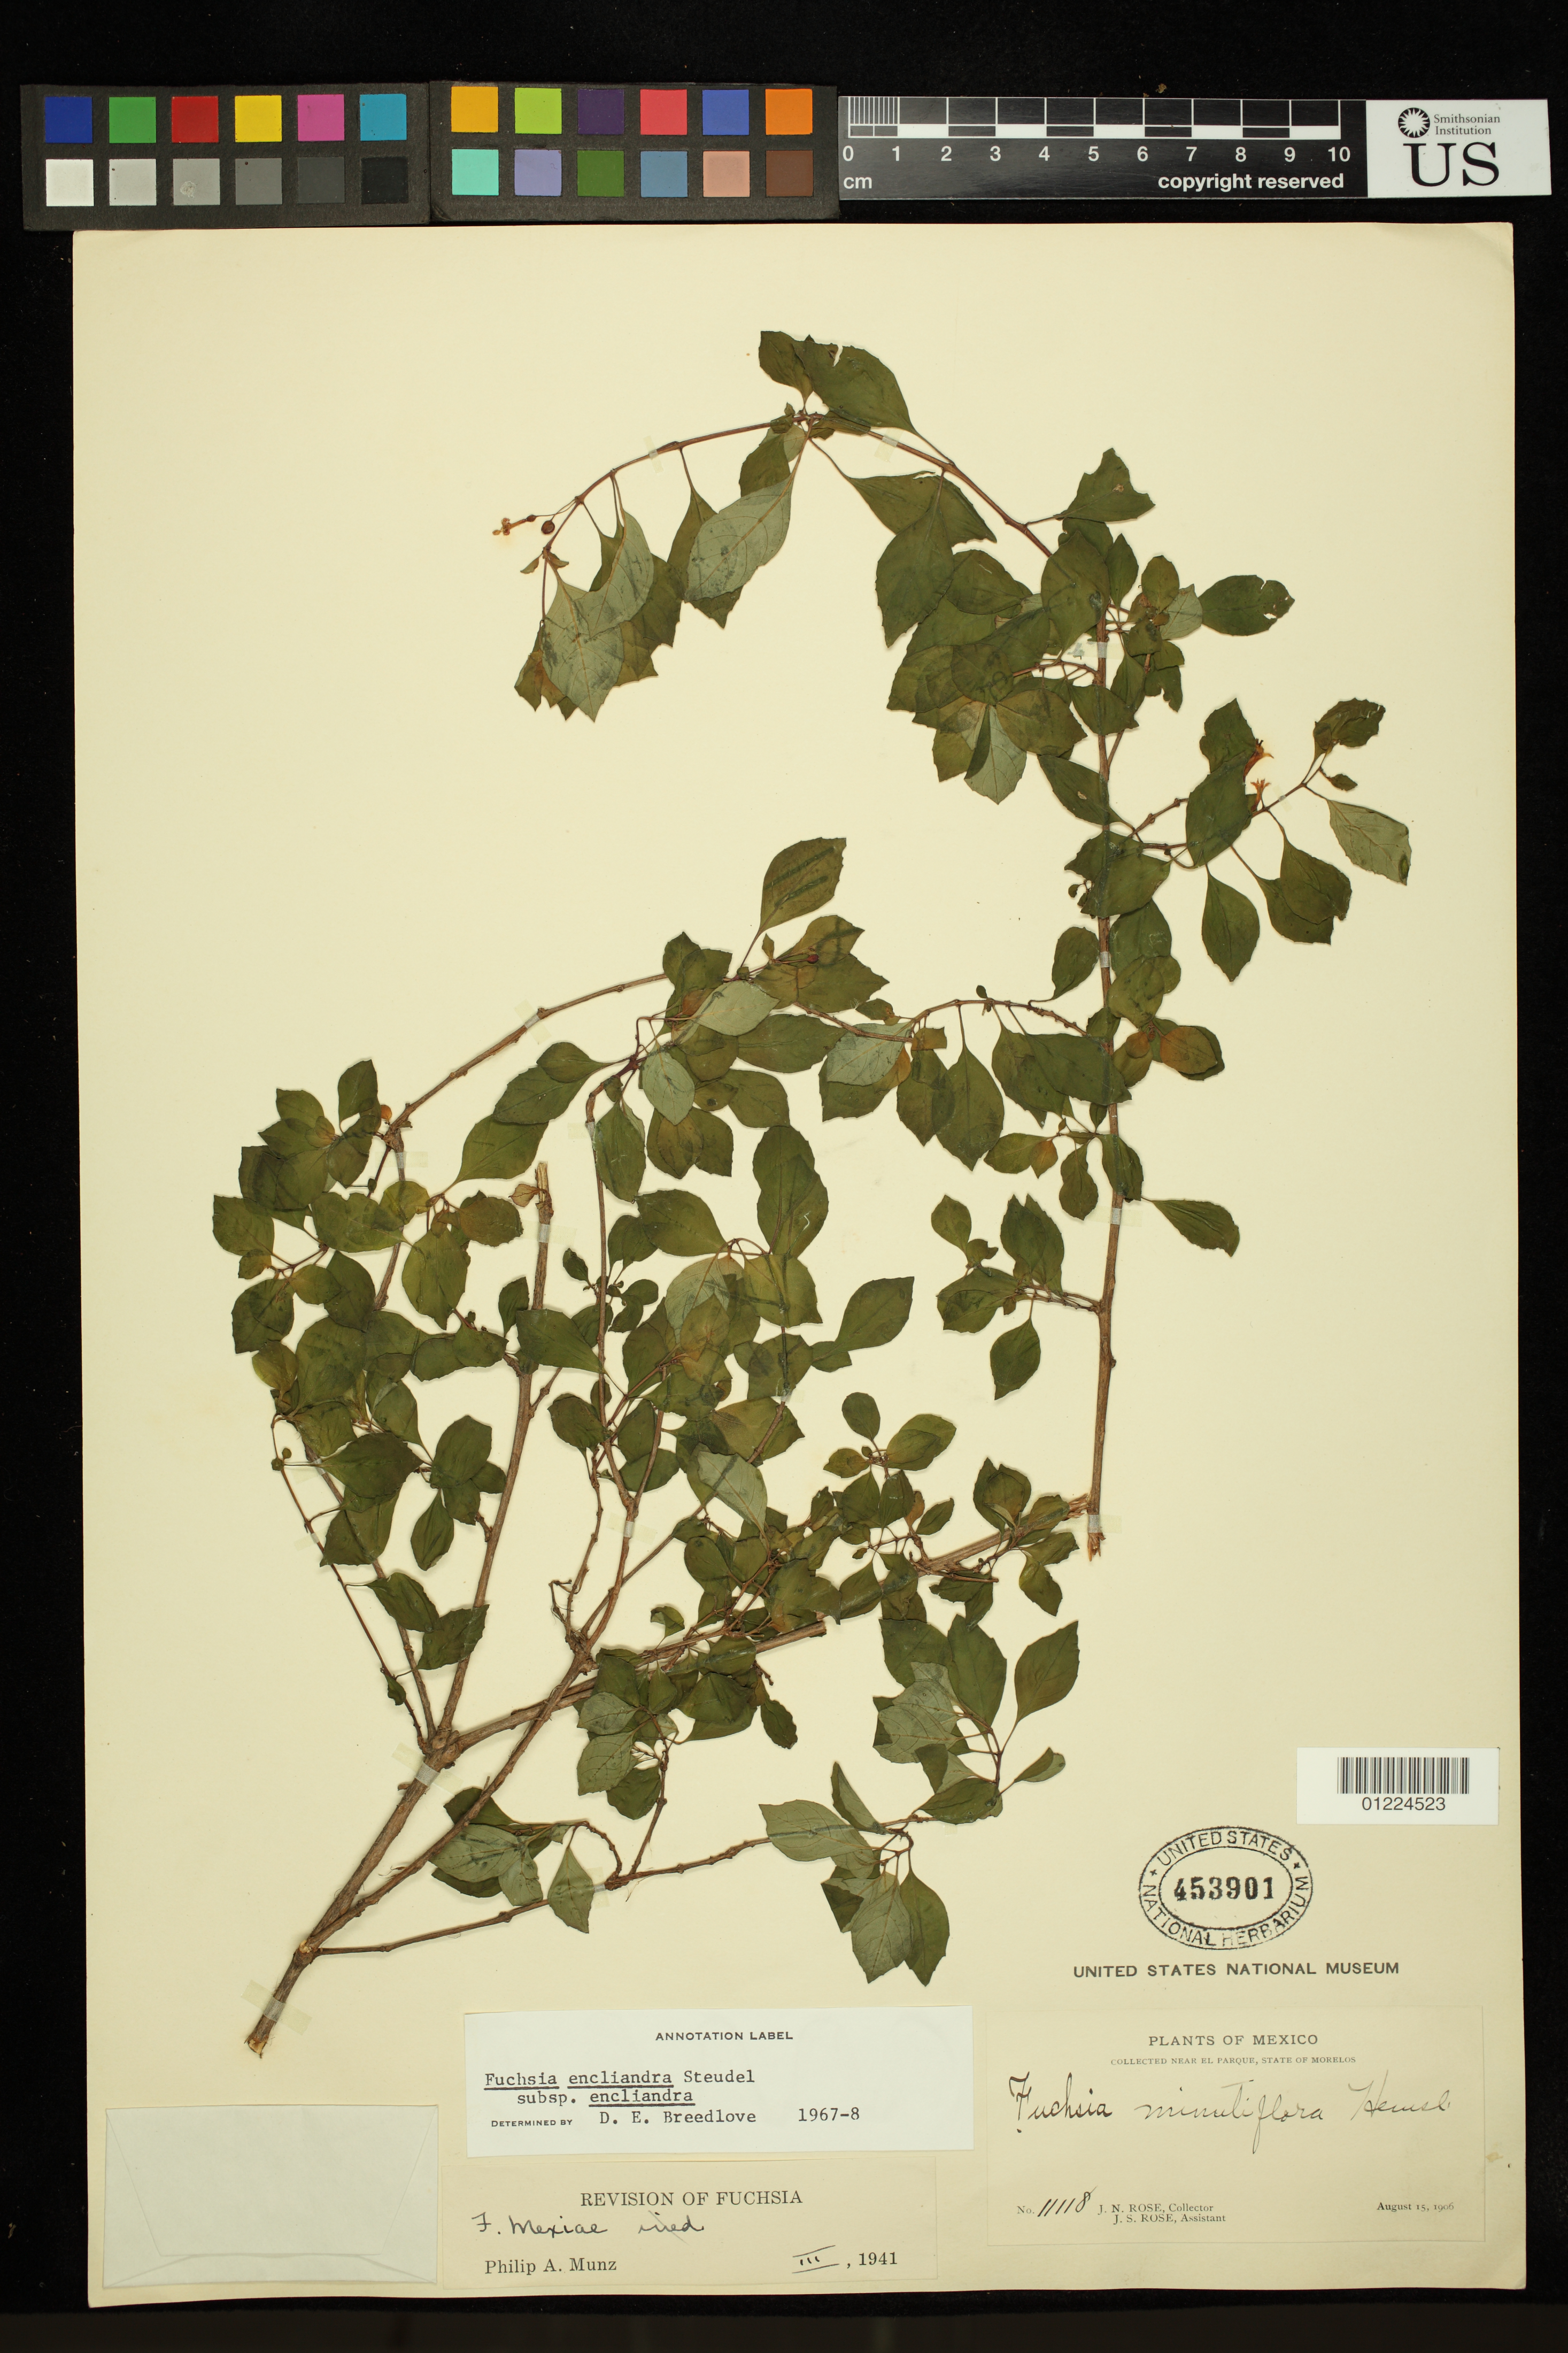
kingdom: Plantae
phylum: Tracheophyta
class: Magnoliopsida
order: Myrtales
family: Onagraceae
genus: Fuchsia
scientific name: Fuchsia encliandra subsp. encliandra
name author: Steud.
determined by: Breedlove, D. E.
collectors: J. N. Rose & J. S. Rose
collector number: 11118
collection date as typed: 15 Aug 1906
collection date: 1906-08-15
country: Mexico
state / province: Morelos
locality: Near El Parque, State of Morelos.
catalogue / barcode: US 453901